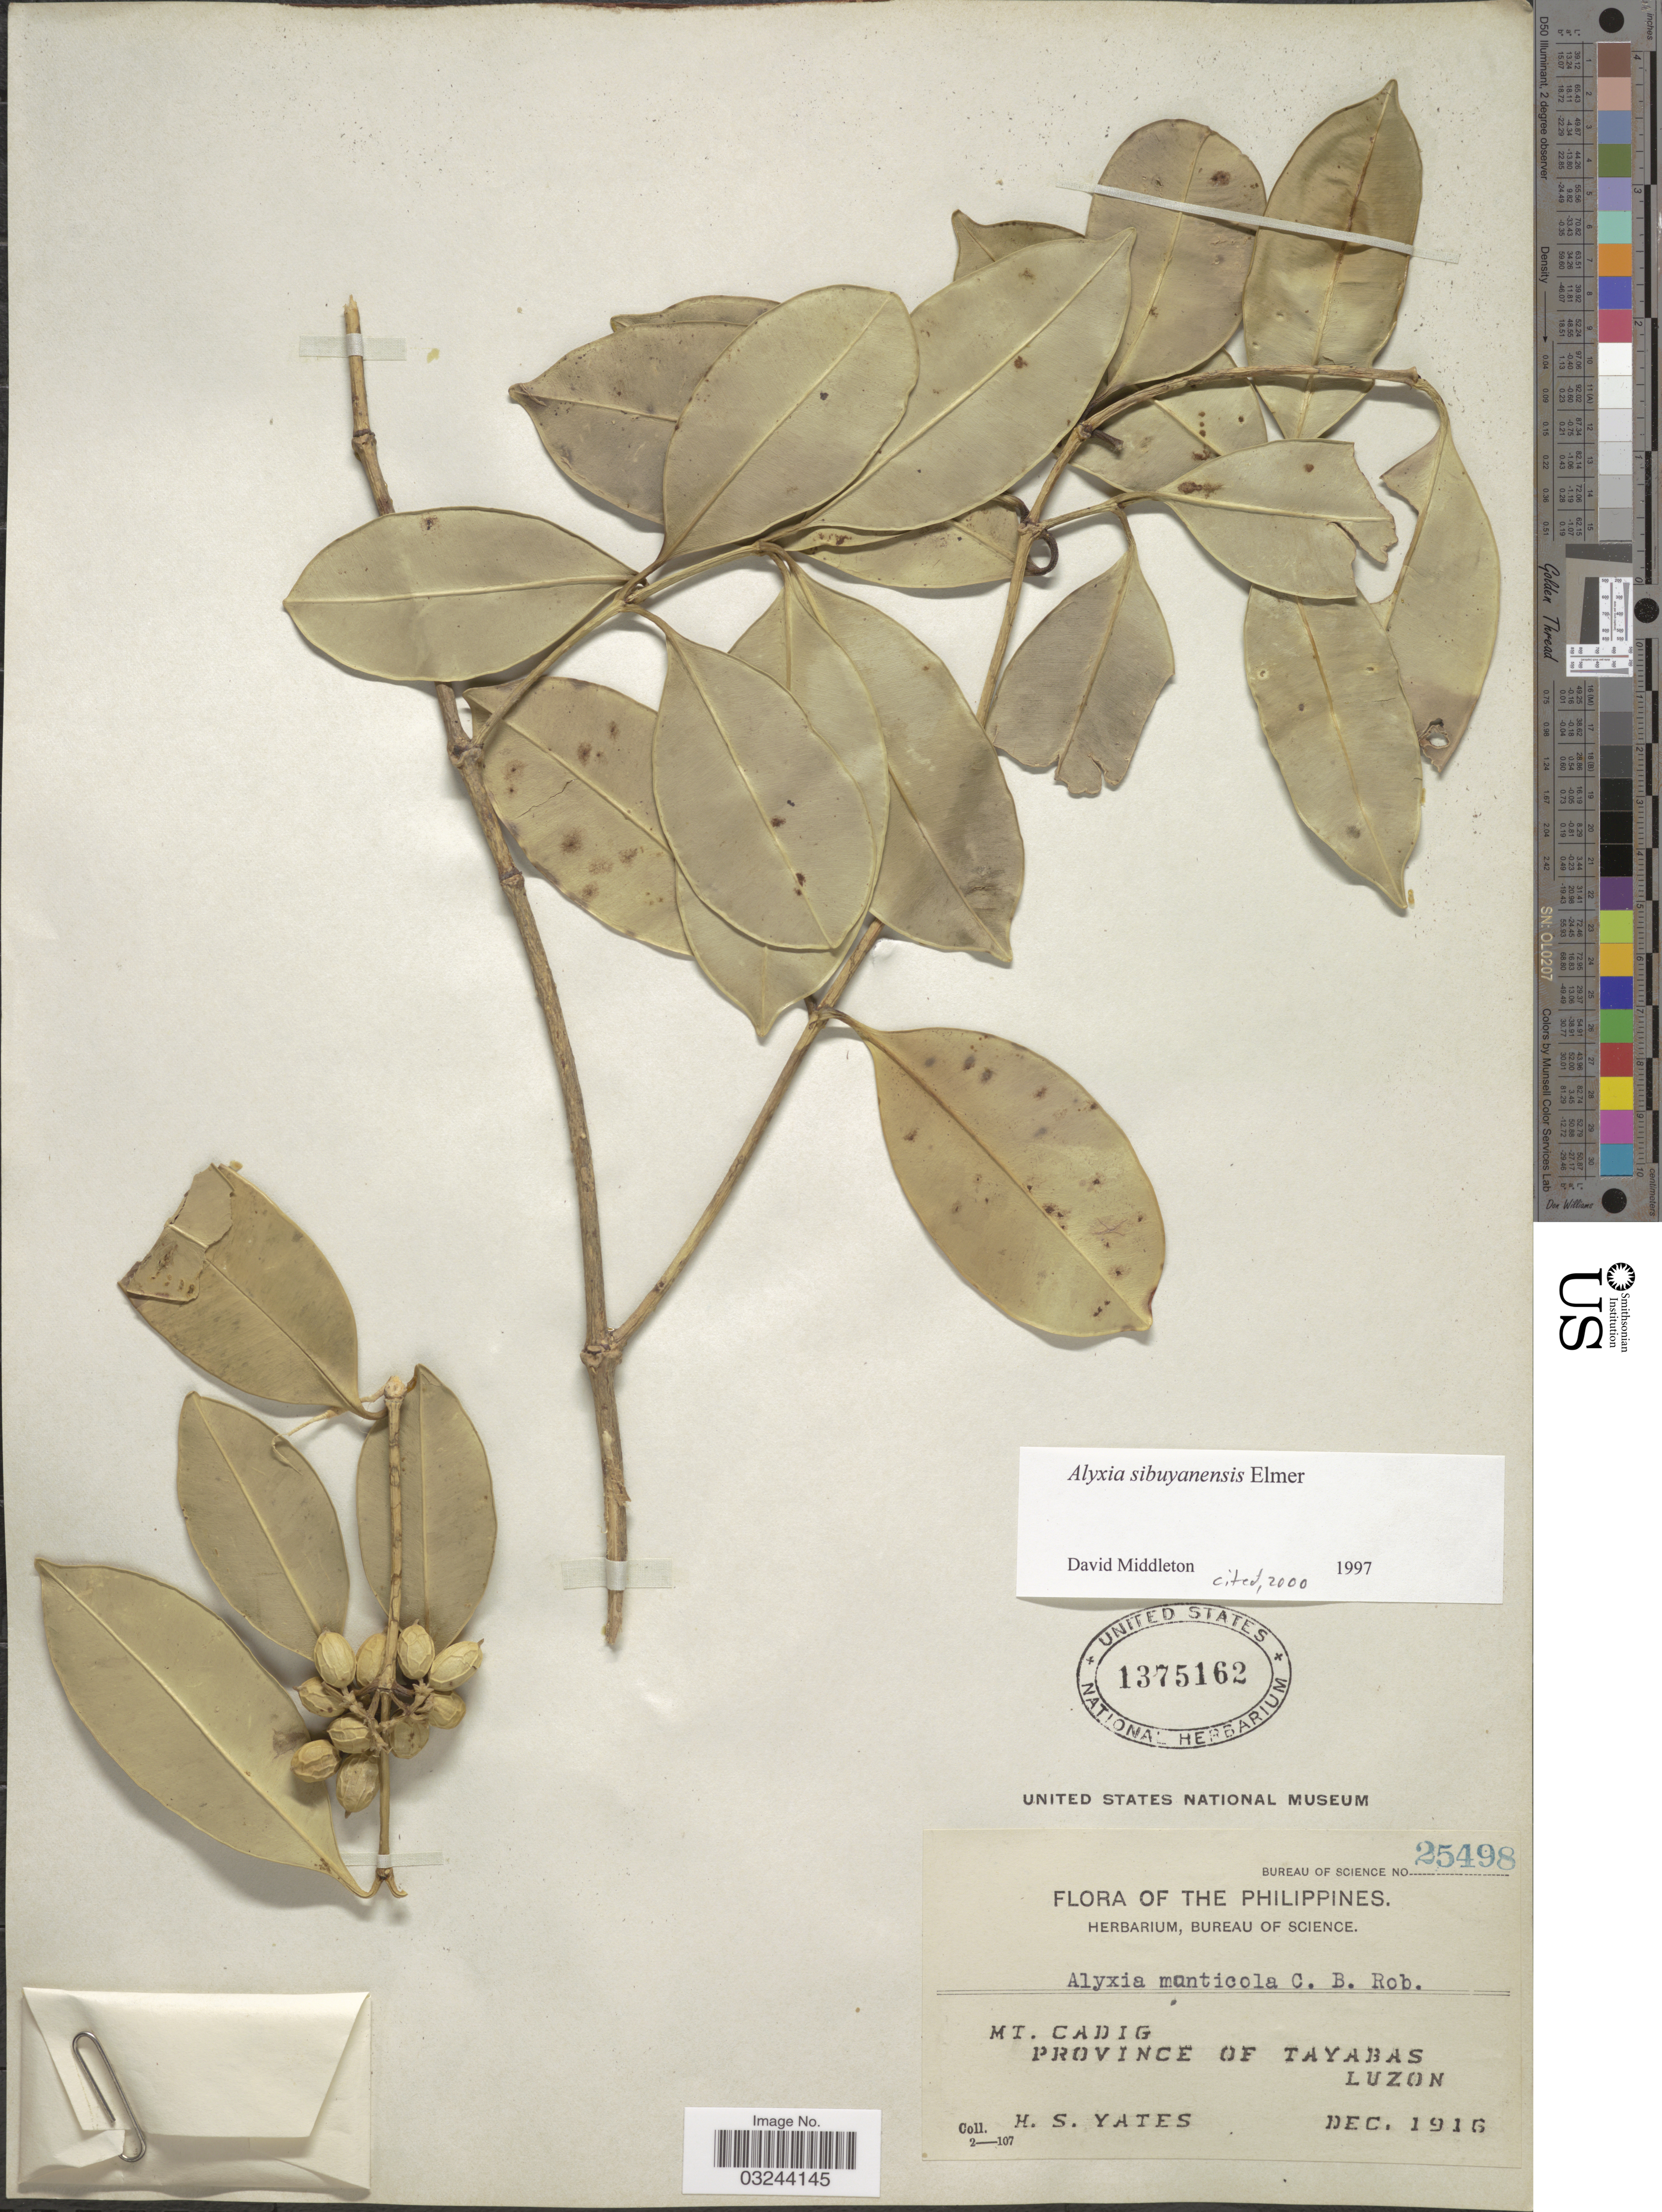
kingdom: Plantae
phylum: Tracheophyta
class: Magnoliopsida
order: Gentianales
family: Apocynaceae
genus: Alyxia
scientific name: Alyxia sibuyanensis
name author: Elmer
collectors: H. S. Yates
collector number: Bureau of Science 25498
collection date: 1916-12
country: Philippines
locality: Mt. Cadig, Province of Tayabas, Luzon.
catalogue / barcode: US 1375162